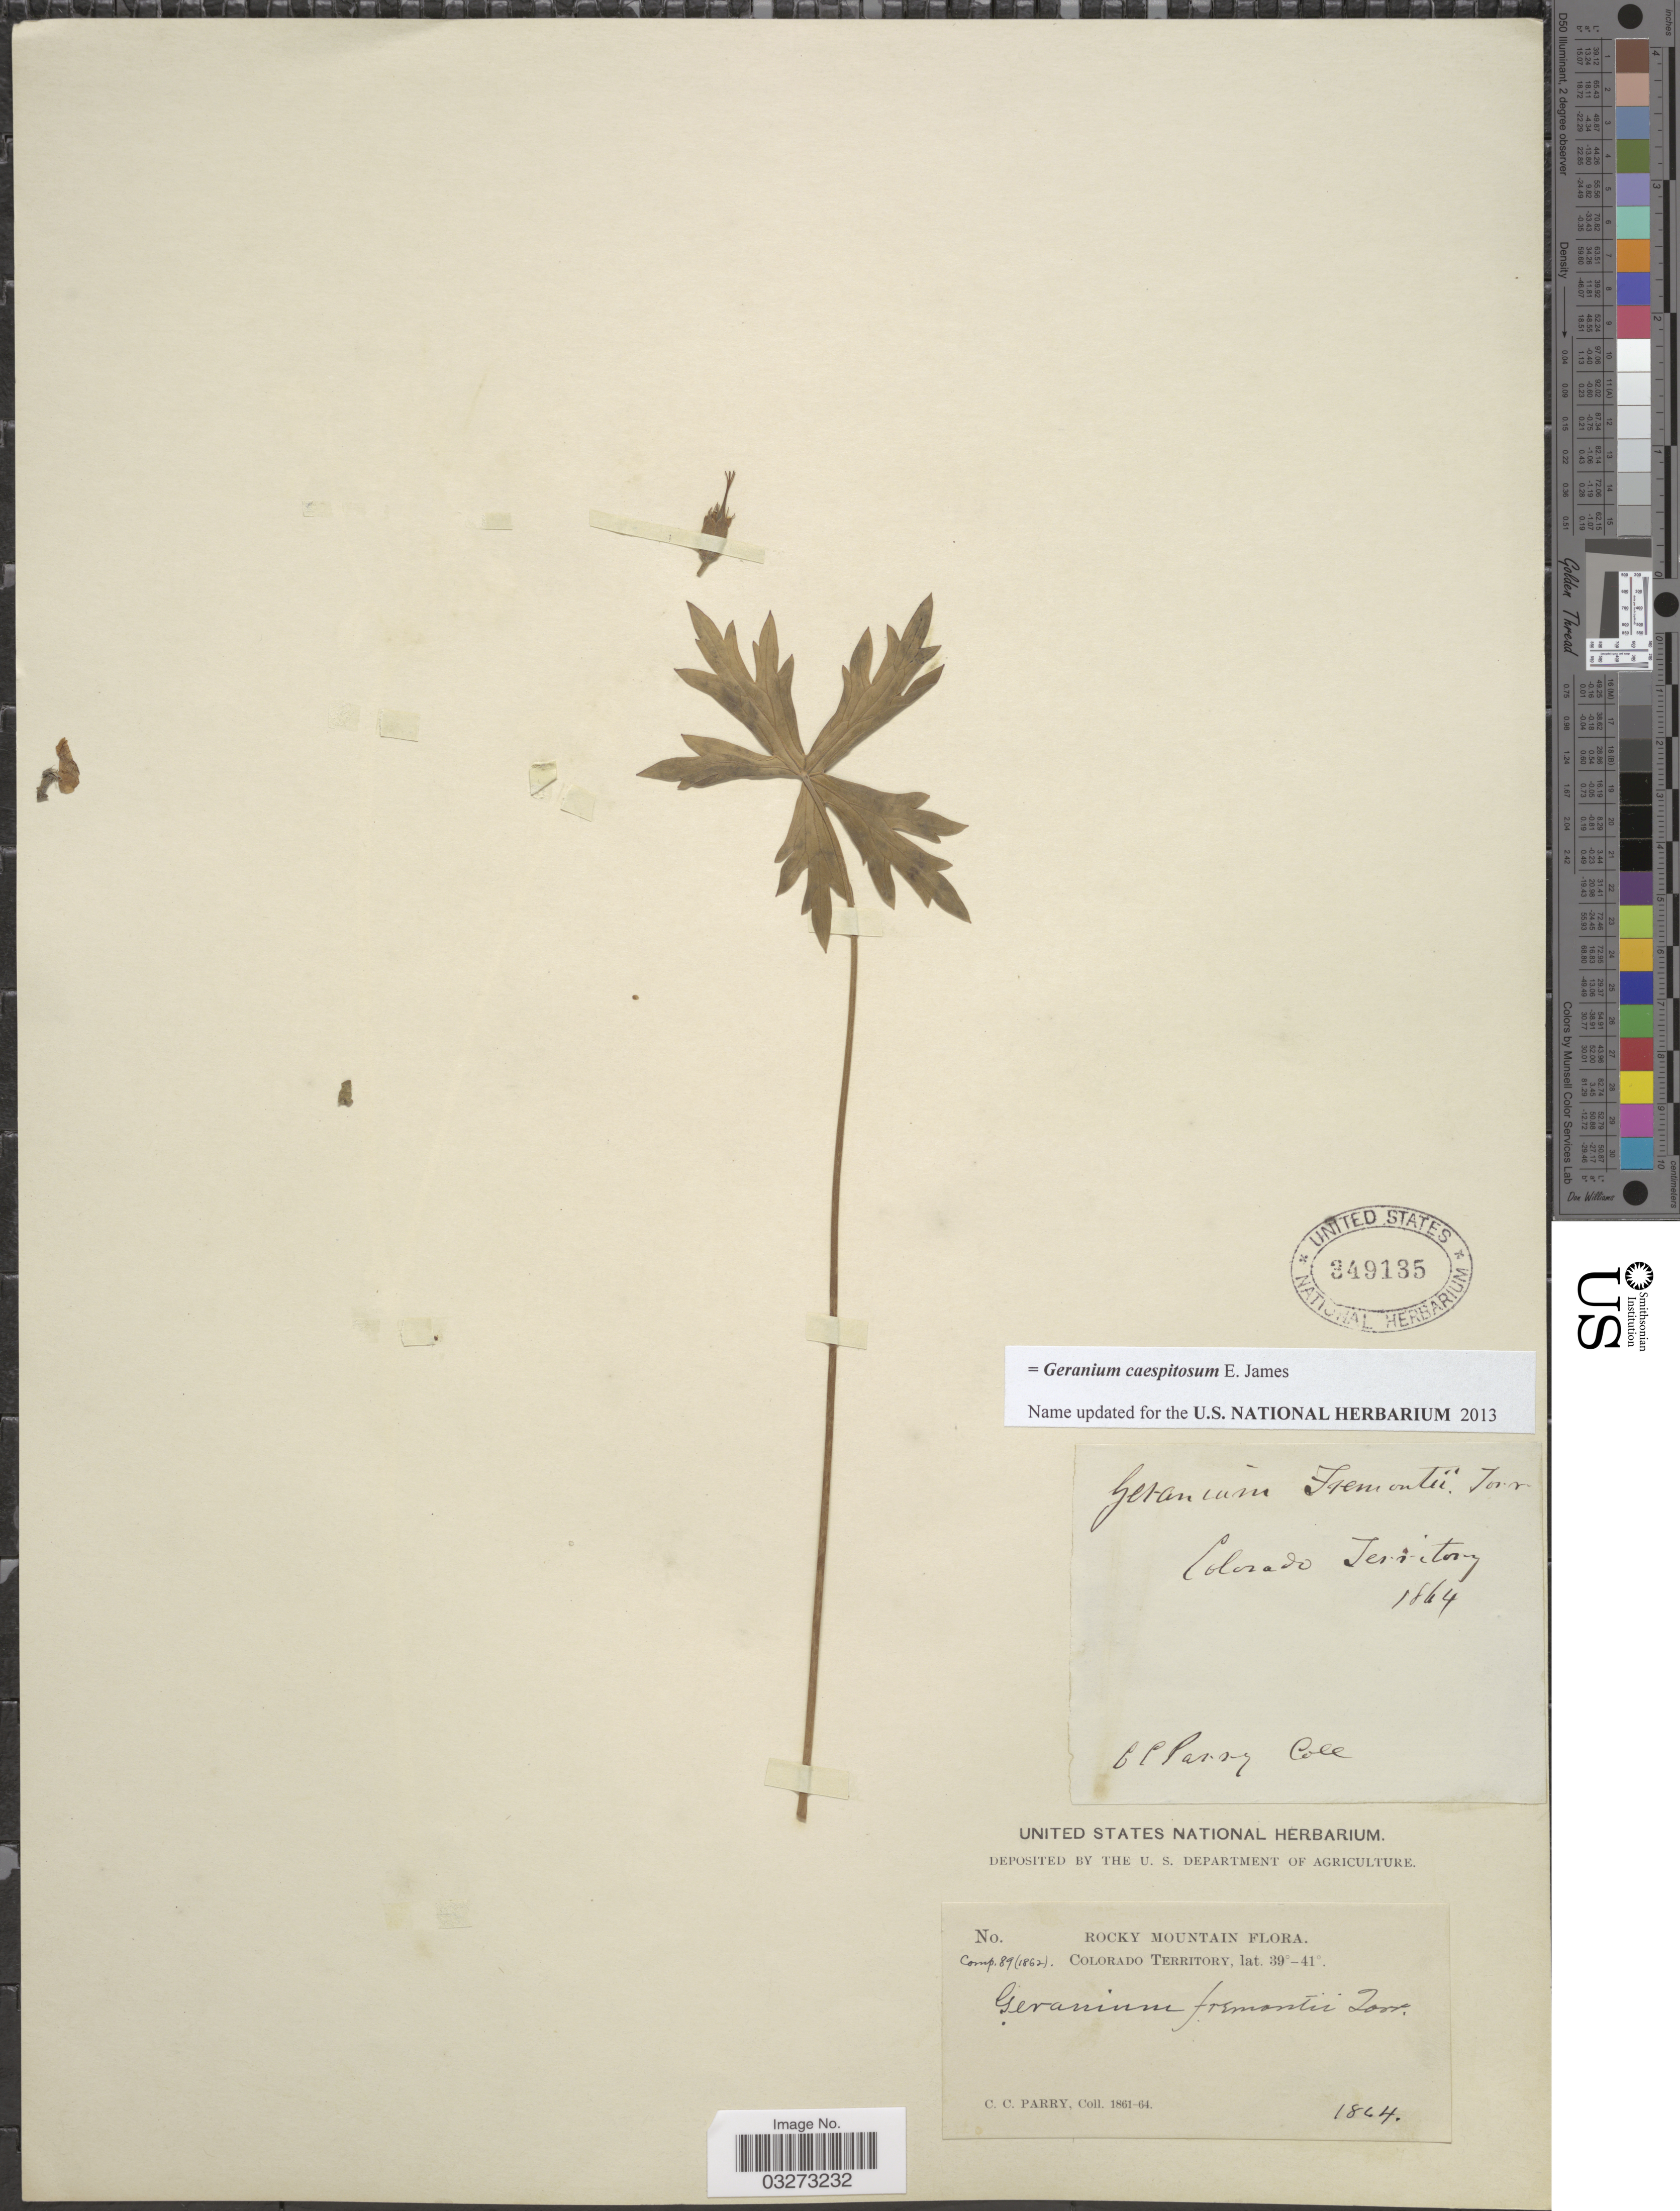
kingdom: Plantae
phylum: Tracheophyta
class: Magnoliopsida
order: Geraniales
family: Geraniaceae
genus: Geranium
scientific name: Geranium caespitosum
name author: E. James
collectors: C. C. Parry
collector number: Comp89(1862)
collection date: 1864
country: United States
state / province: Colorado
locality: Rocky Mountain.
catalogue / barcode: US 349135